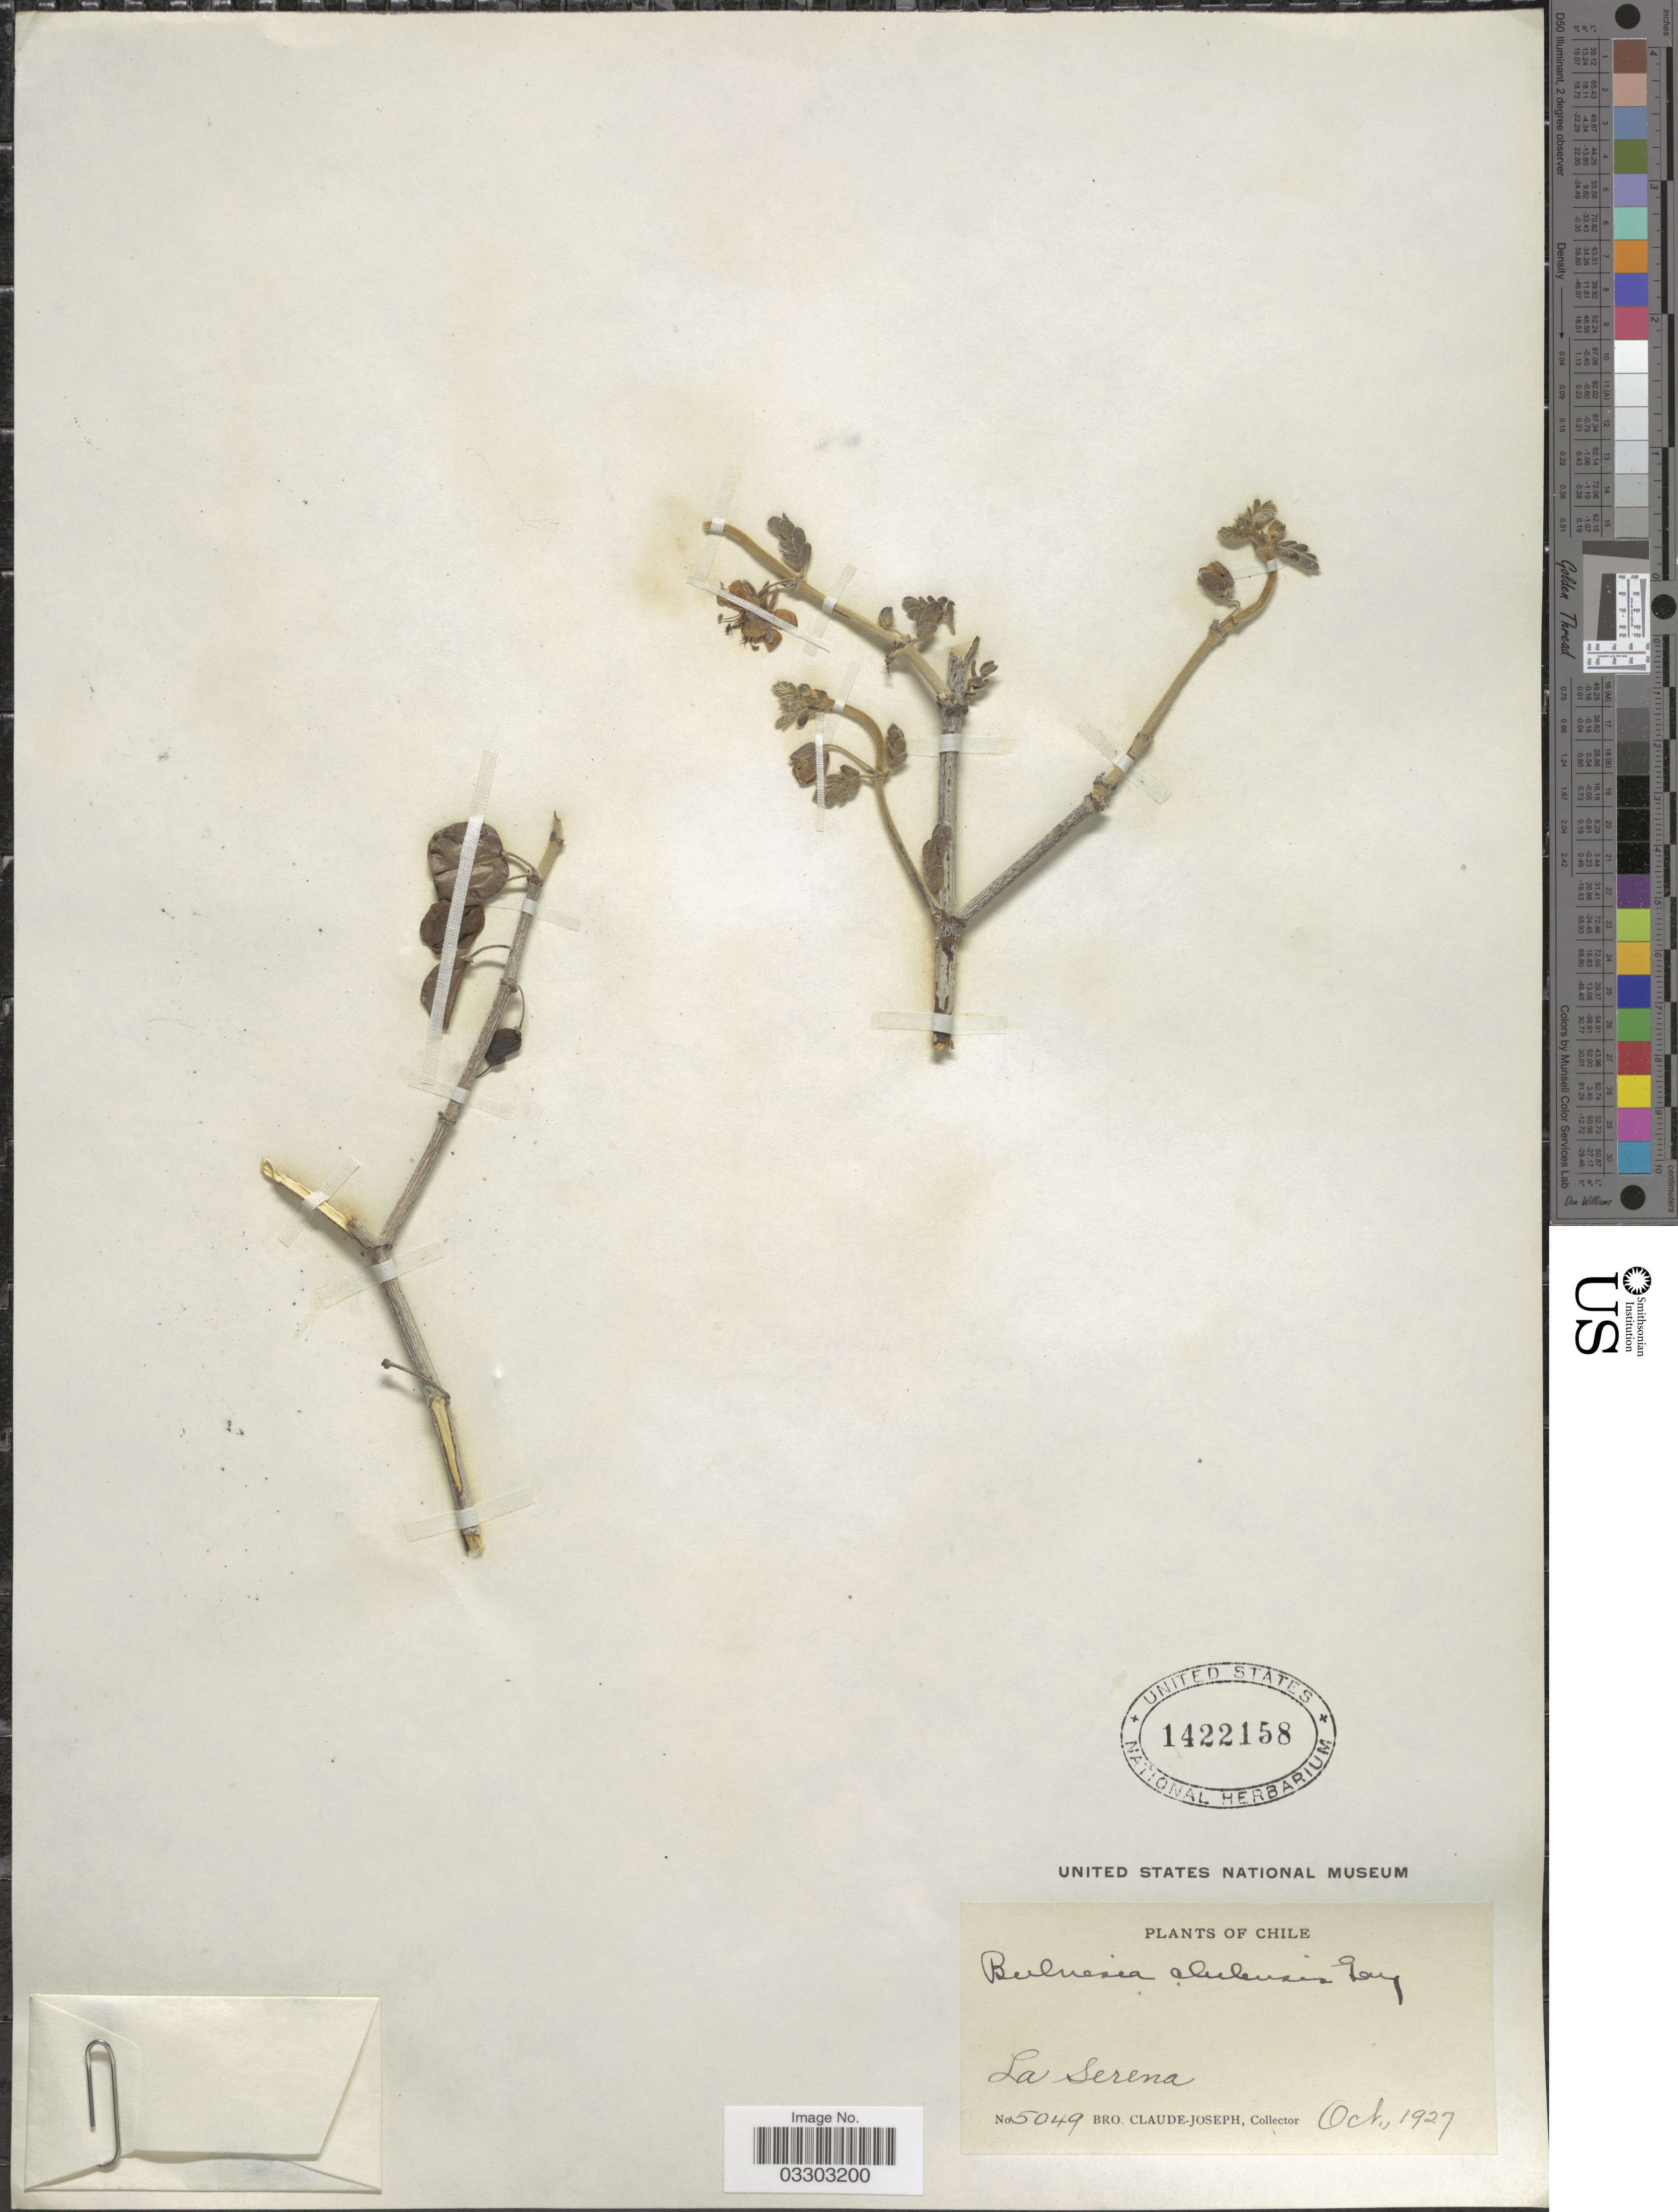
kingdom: Plantae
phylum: Tracheophyta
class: Magnoliopsida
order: Zygophyllales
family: Zygophyllaceae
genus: Bulnesia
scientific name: Bulnesia chilensis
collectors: Bro. Claude-Joseph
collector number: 5049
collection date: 1927-10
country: Chile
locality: La Serena.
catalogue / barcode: US 1422158